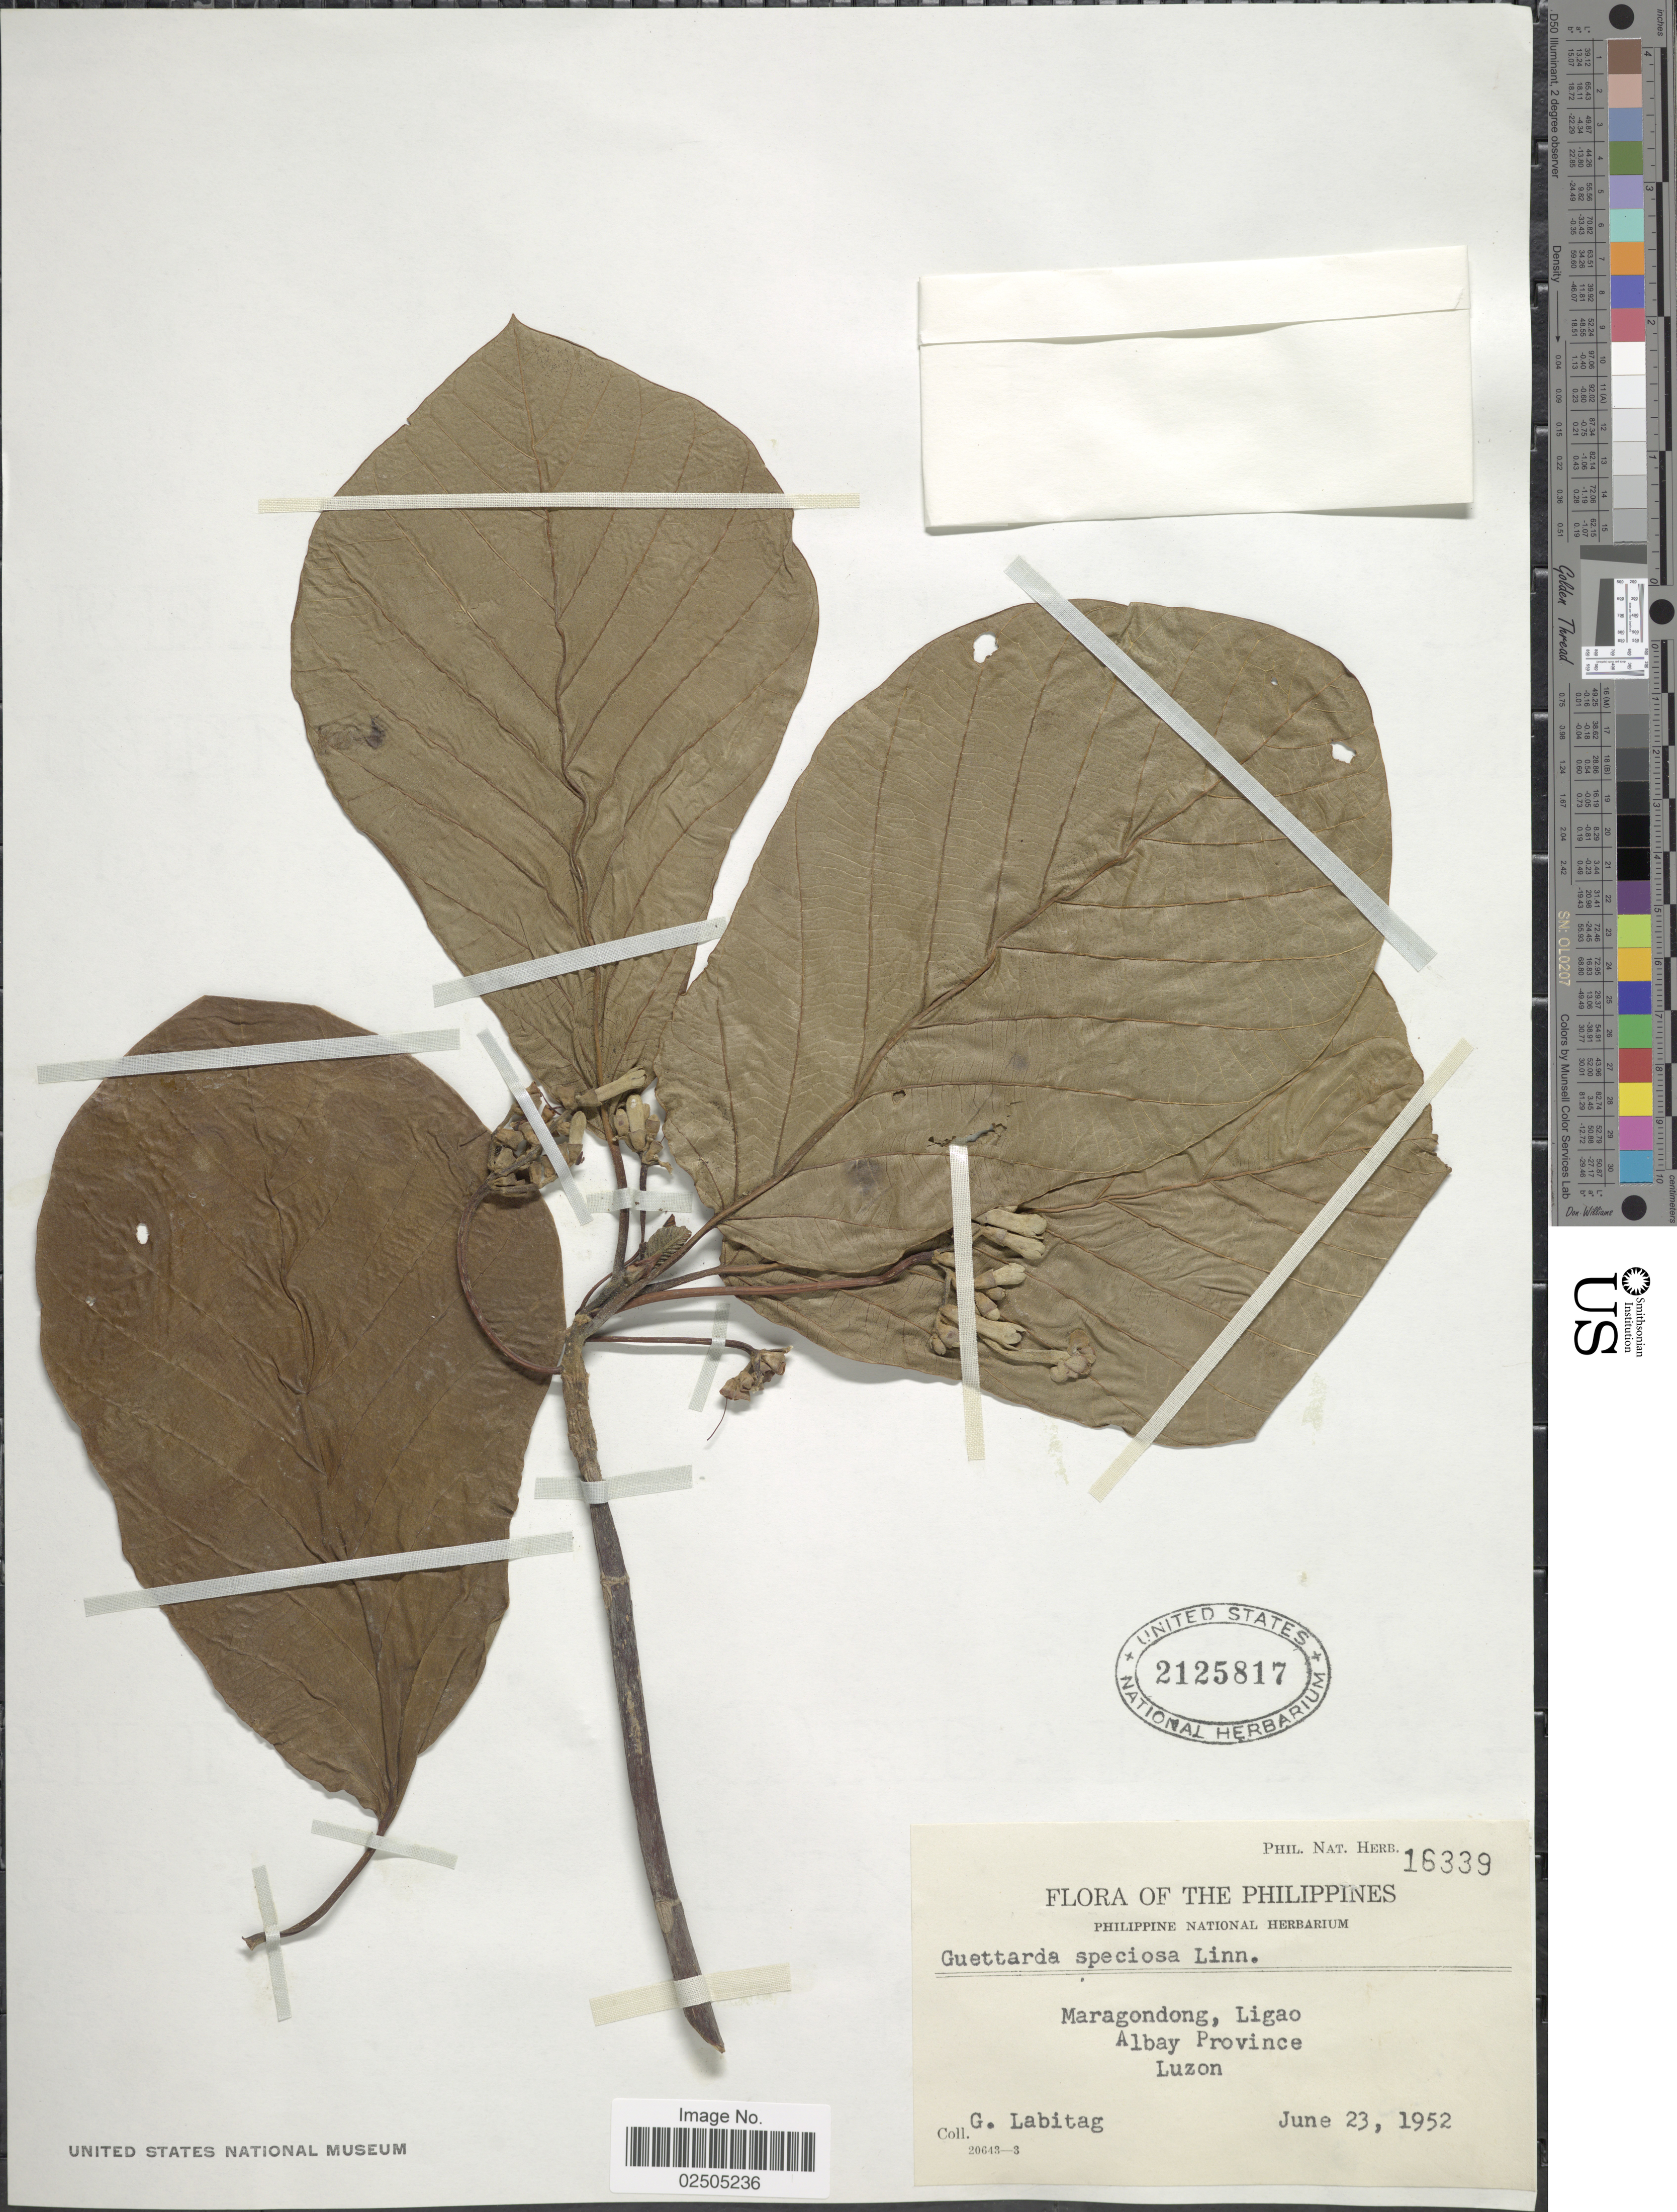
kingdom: Plantae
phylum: Tracheophyta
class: Magnoliopsida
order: Gentianales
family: Rubiaceae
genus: Guettarda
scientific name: Guettarda speciosa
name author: L.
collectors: G. Labitag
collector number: Phil. Nat. Herb. 16339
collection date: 1952-06-23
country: Philippines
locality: Maragondong, Ligao, Albay Province, Luzon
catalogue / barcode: US 2125817